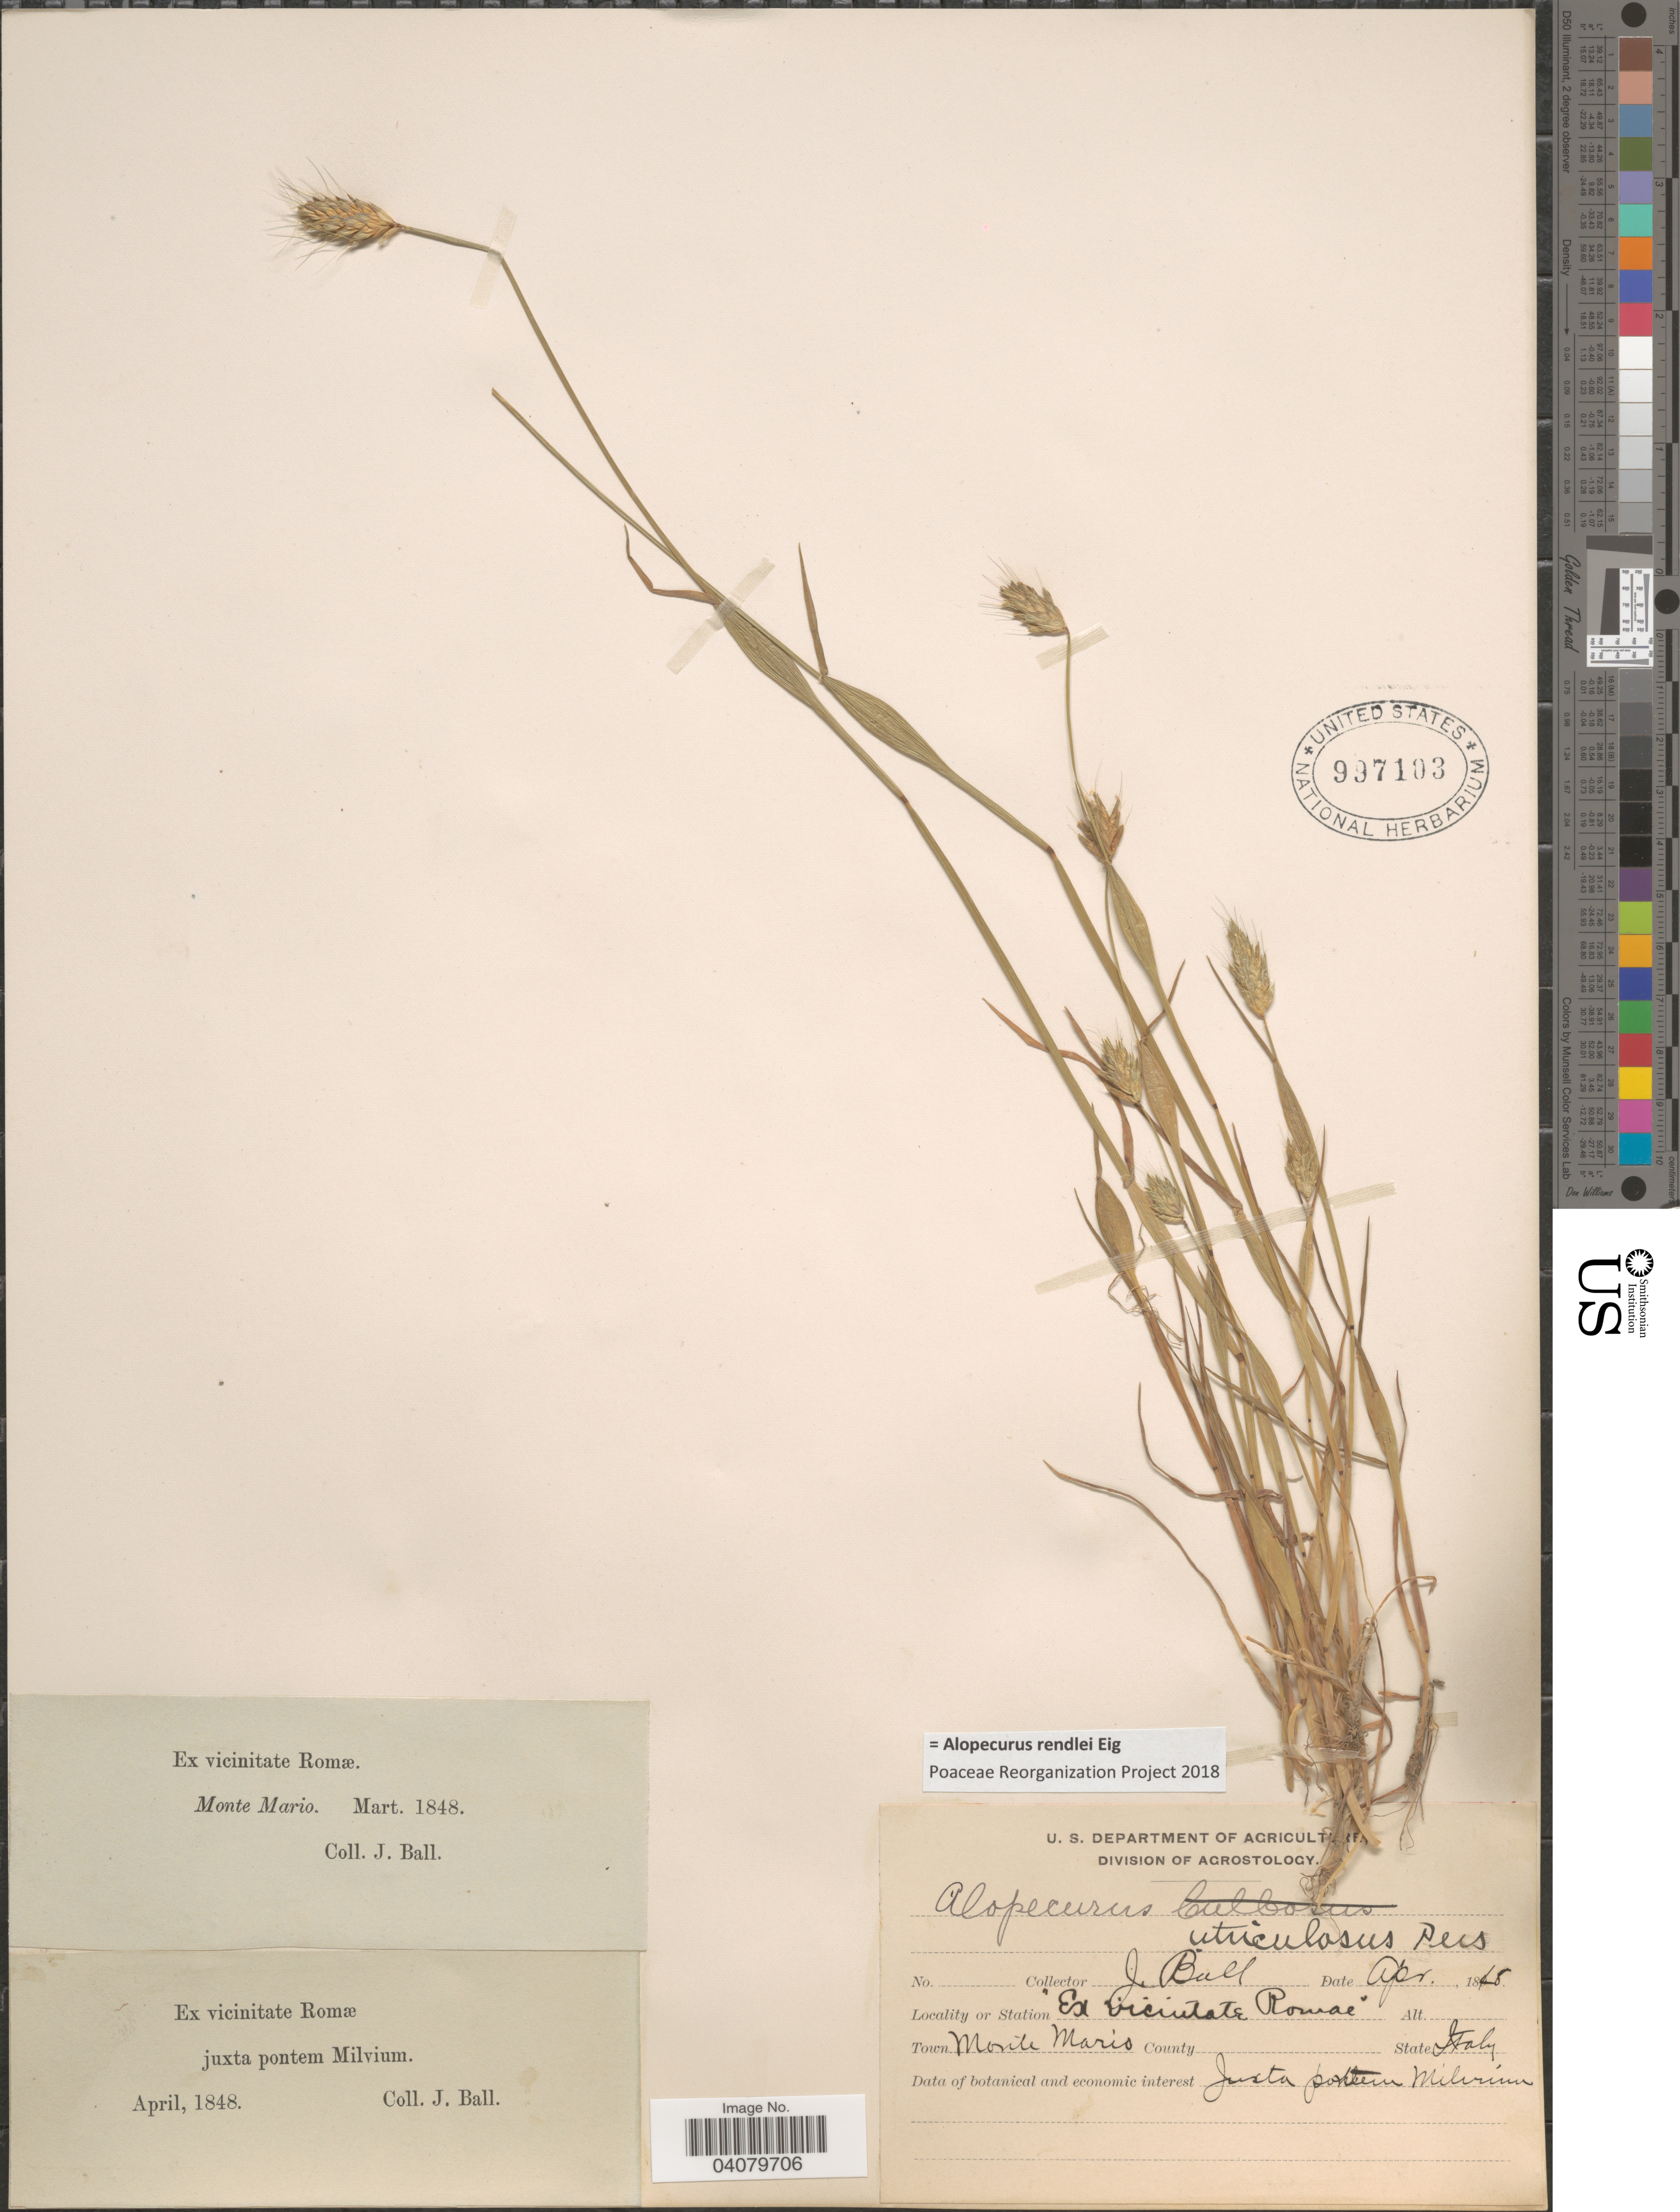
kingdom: Plantae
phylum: Tracheophyta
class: Liliopsida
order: Poales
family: Poaceae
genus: Alopecurus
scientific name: Alopecurus rendlei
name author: Eig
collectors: J. Ball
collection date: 1848-04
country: Italy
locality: Ex vicinitate Romæ. Town Monte Mario.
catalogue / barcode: US 997103